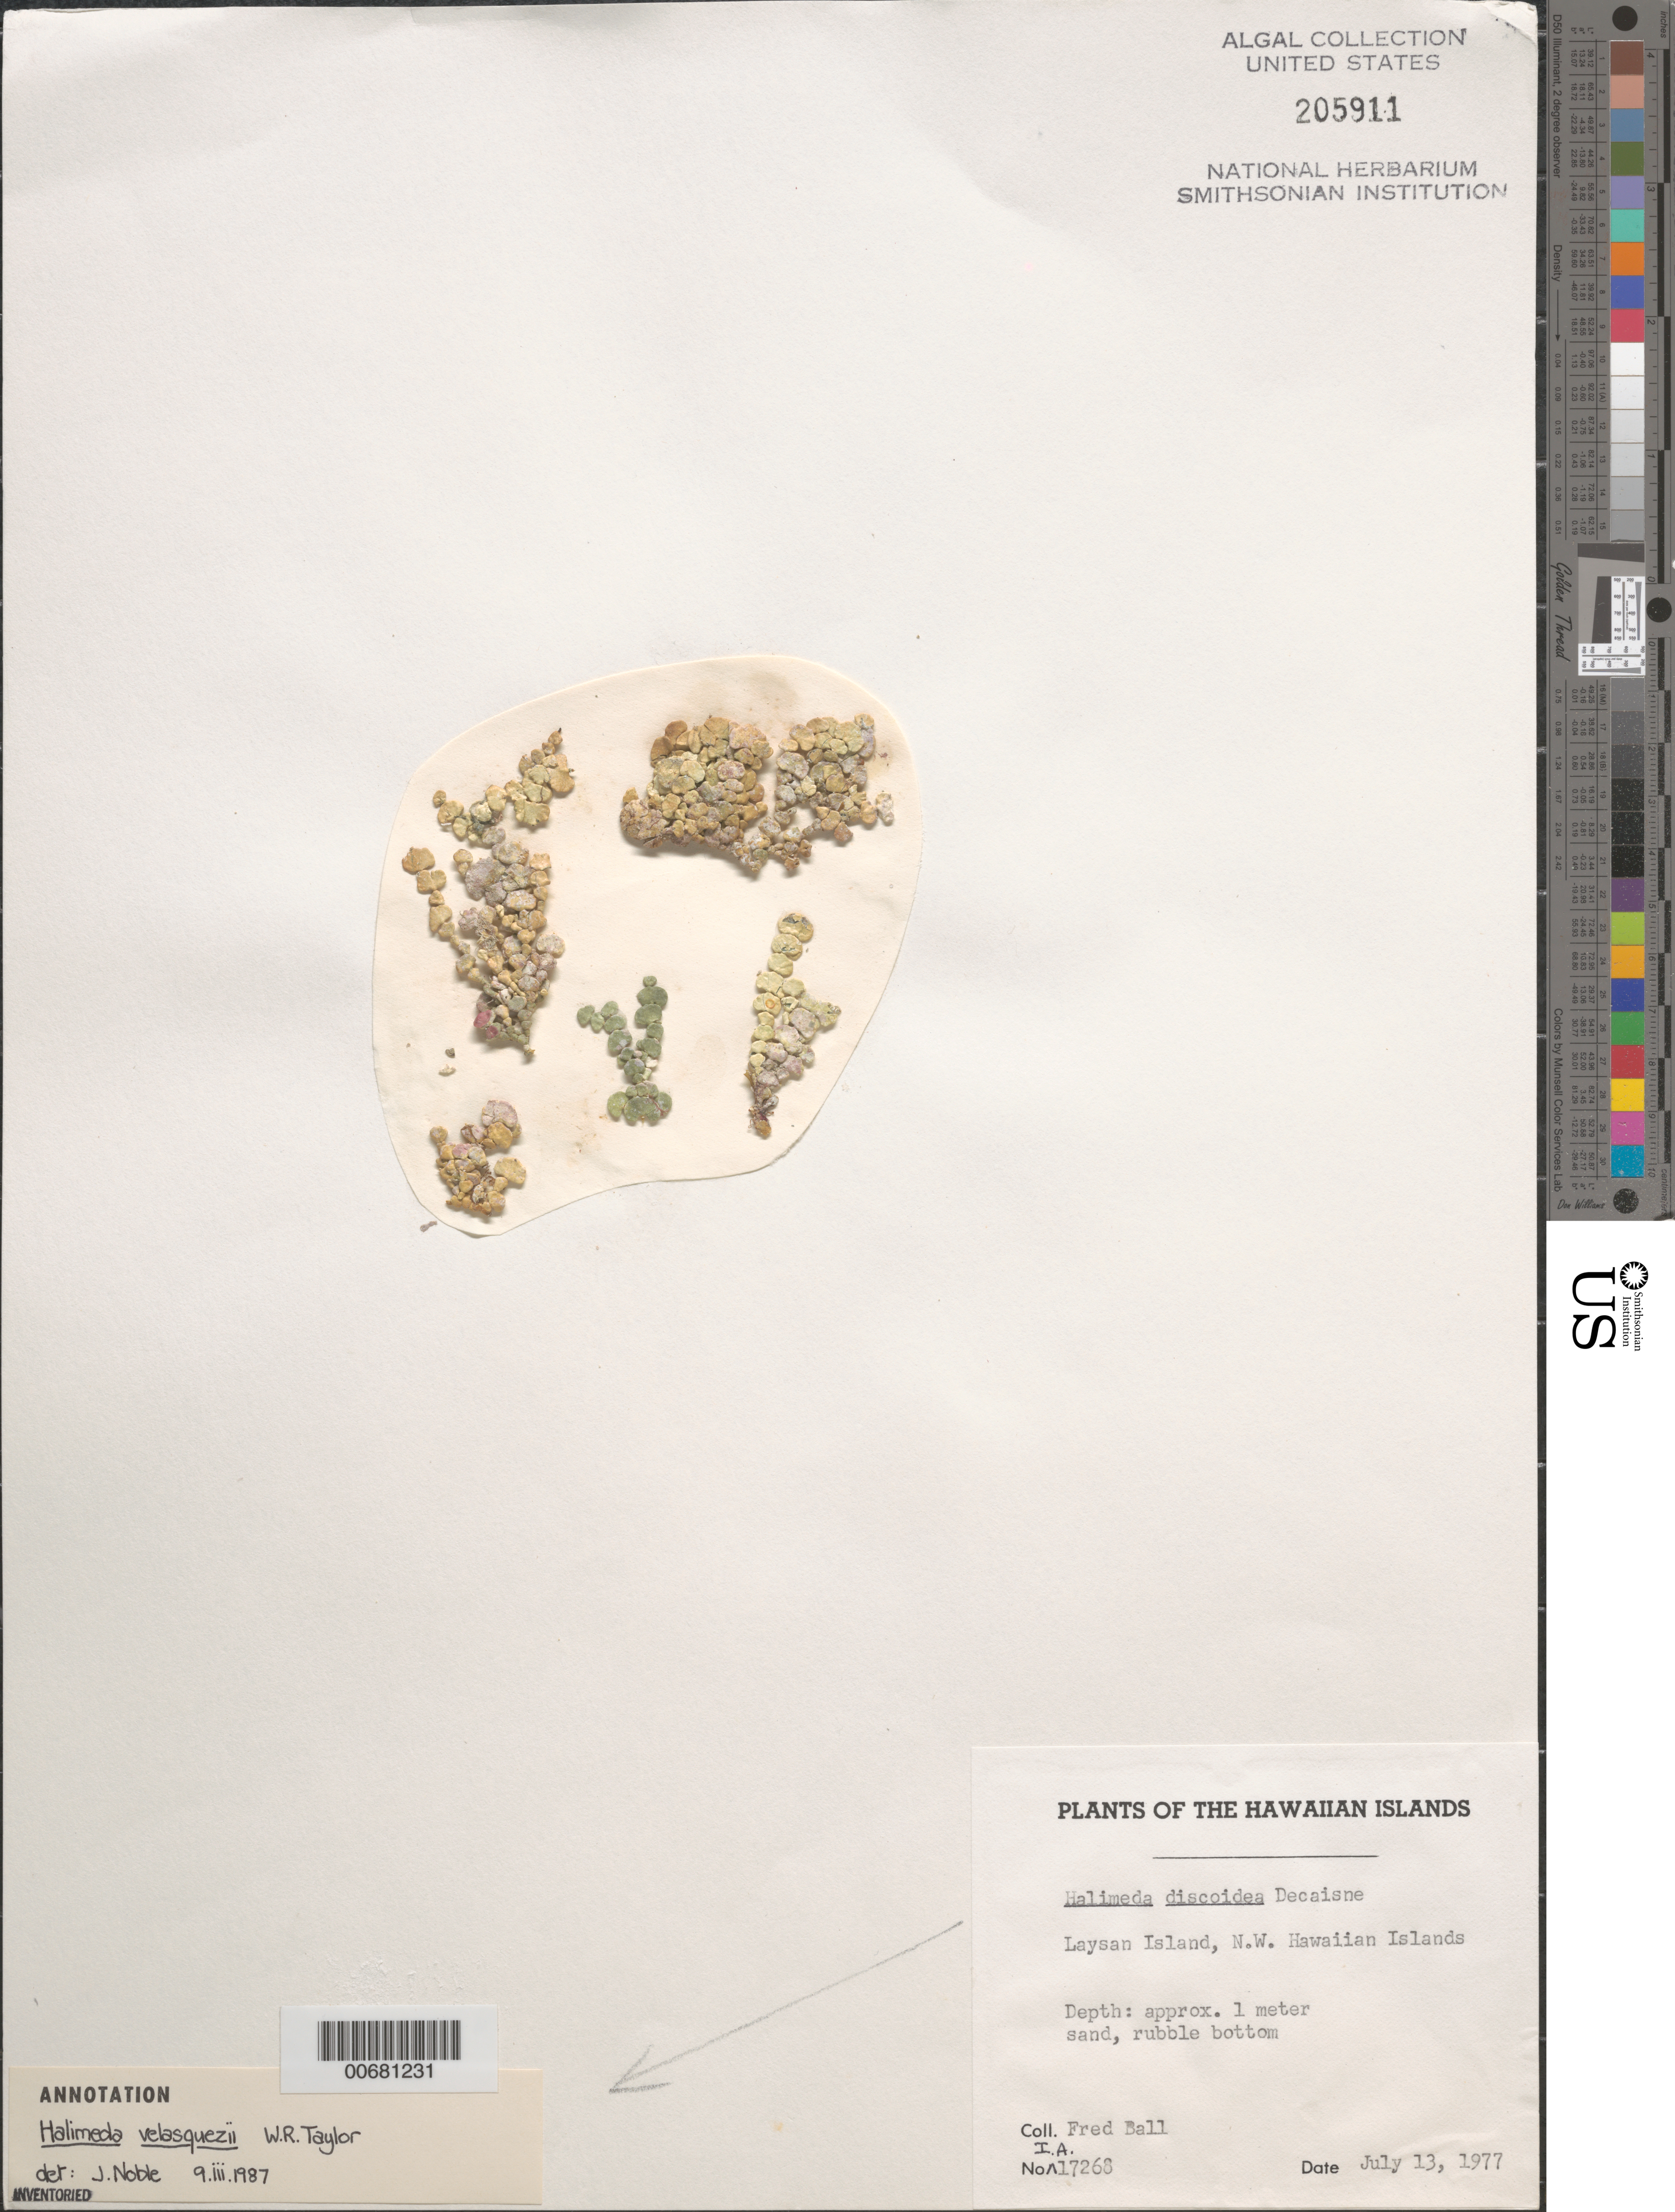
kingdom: Plantae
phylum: Chlorophyta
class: Ulvophyceae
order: Bryopsidales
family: Halimedaceae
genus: Halimeda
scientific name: Halimeda velasquezii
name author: W.R. Taylor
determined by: Noble, J.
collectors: F. Ball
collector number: IAA 17268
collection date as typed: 13 Jul 1977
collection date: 1977-07-13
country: United States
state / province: Hawaii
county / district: Honolulu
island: Laysan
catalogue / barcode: US 205911